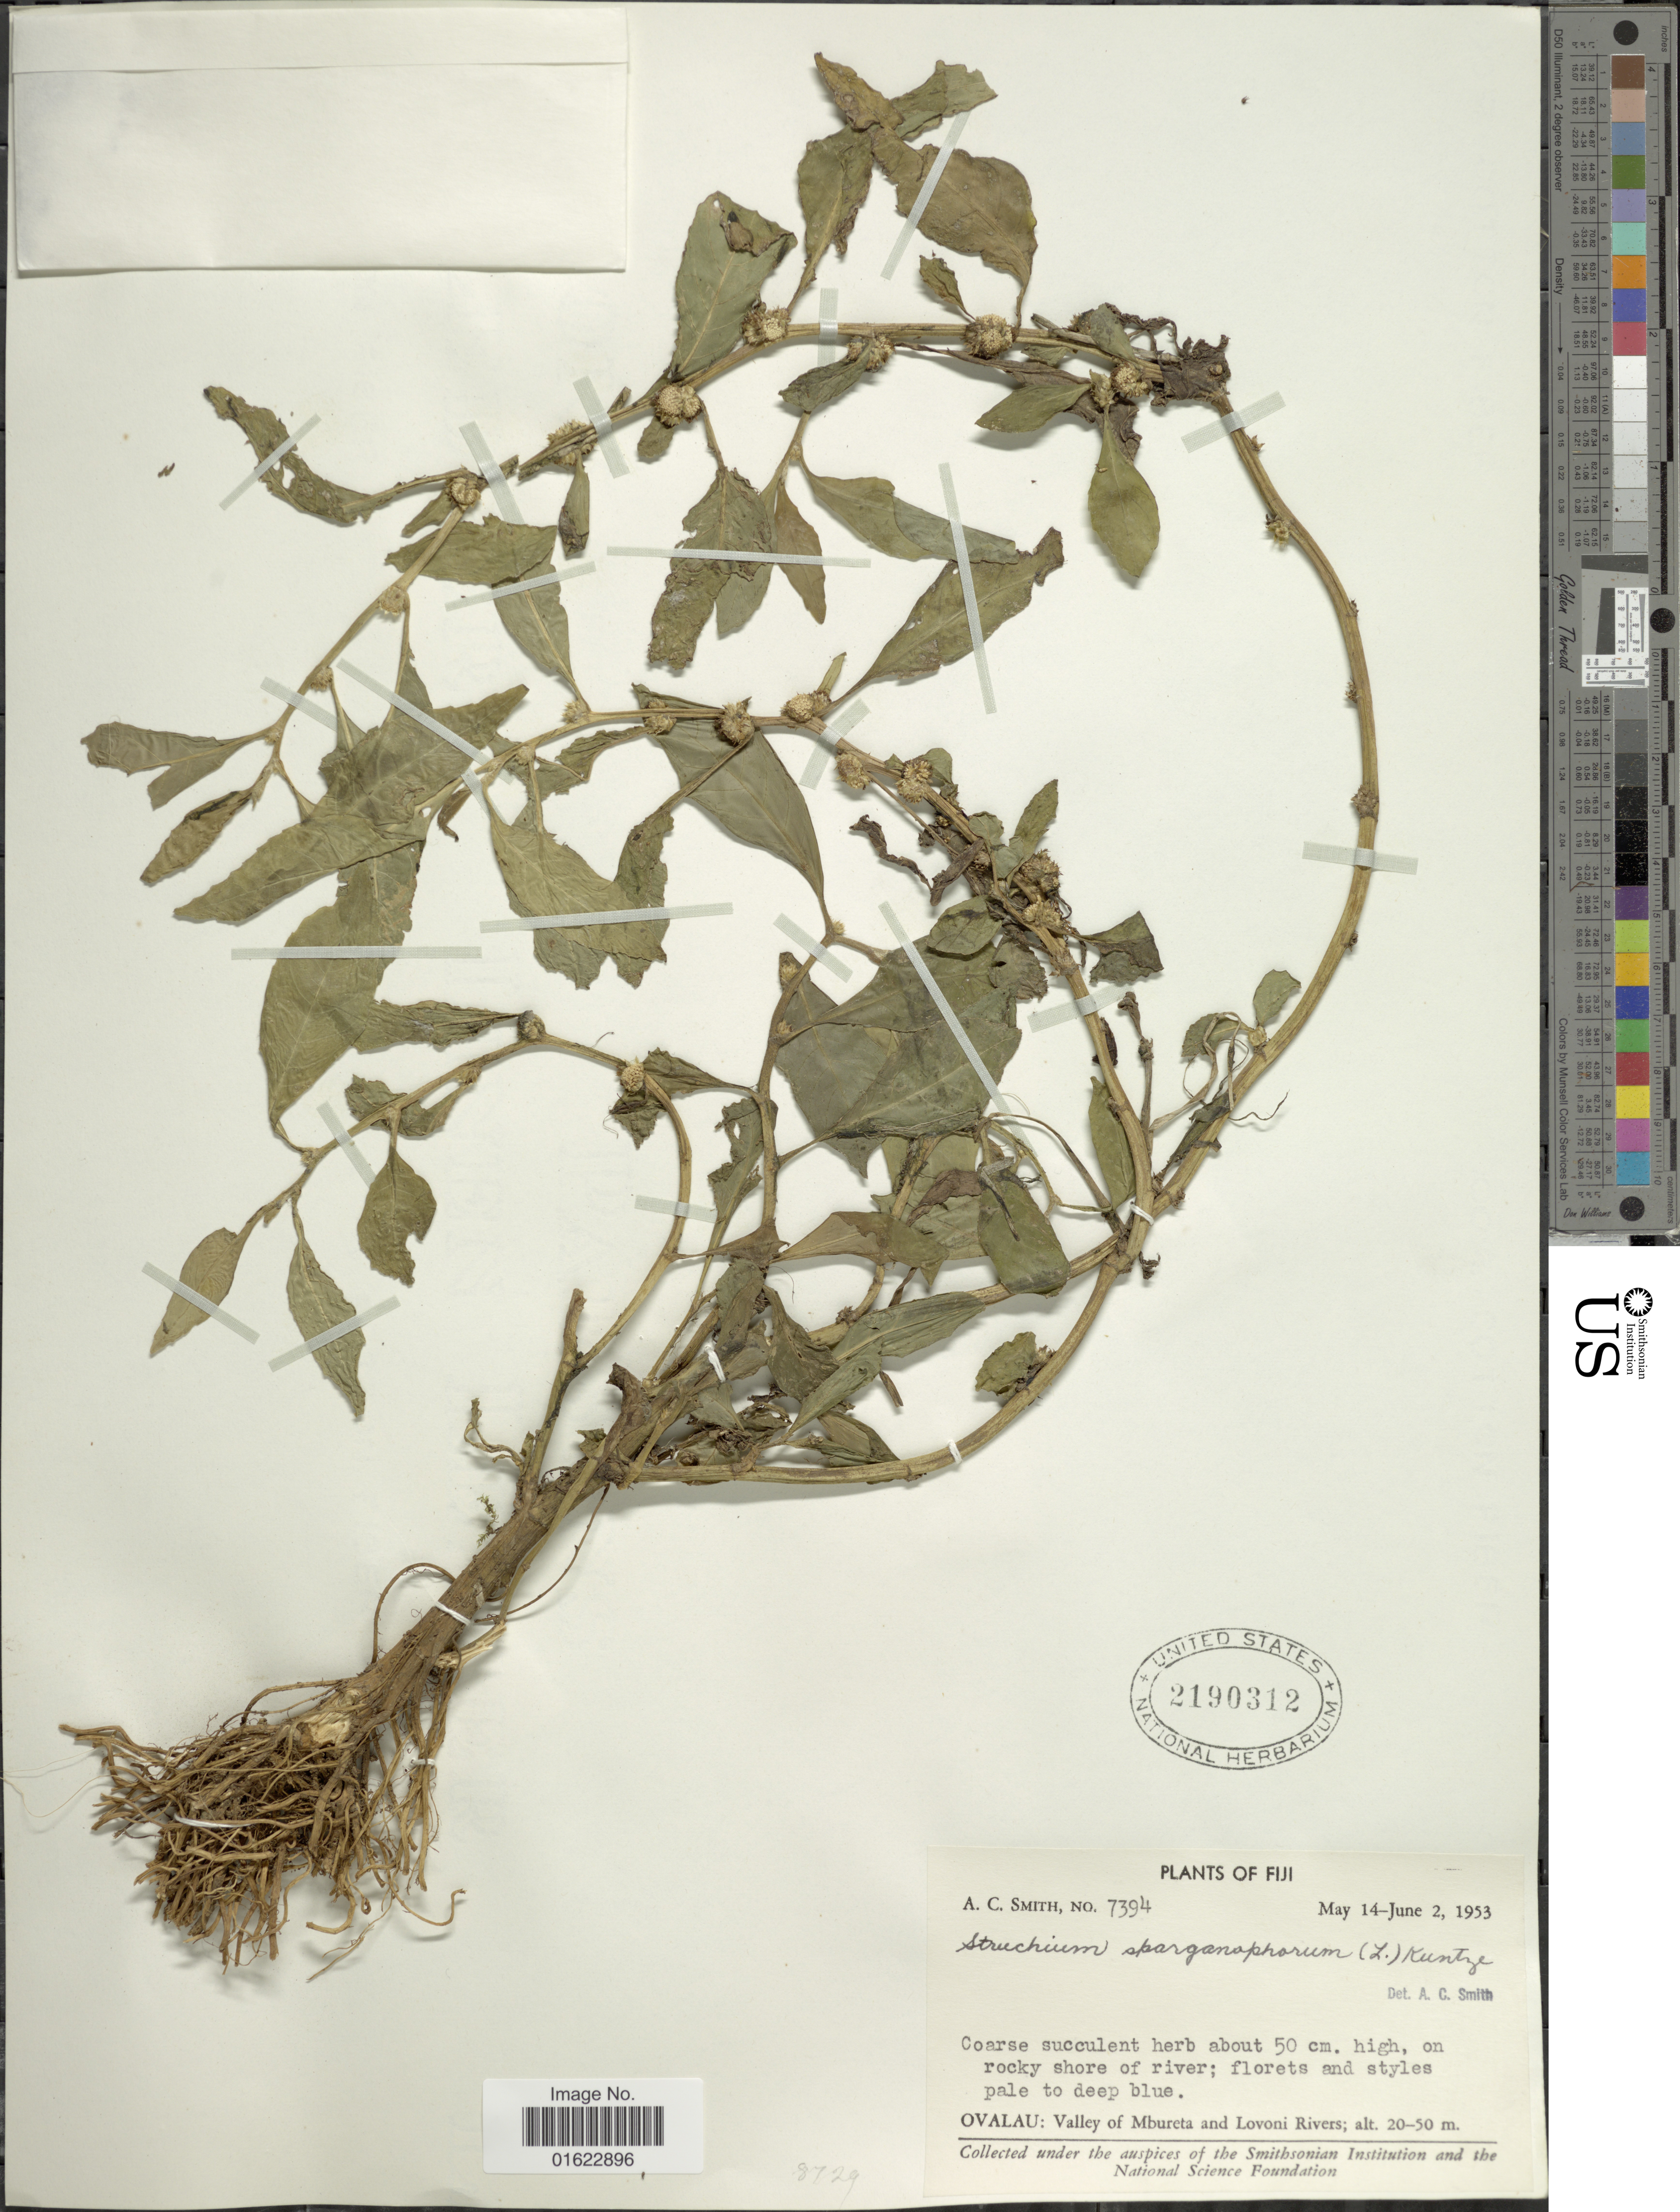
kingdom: Plantae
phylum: Tracheophyta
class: Magnoliopsida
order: Asterales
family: Asteraceae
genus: Struchium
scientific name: Struchium sparganophorum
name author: (L.) Kuntze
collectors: A. C. Smith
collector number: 7394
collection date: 1953-05-14/1953-06-02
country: Fiji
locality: Fiji, Ovalau: Valley of Mbureta and Lovoni Rivers.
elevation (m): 20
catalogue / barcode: US 2190312